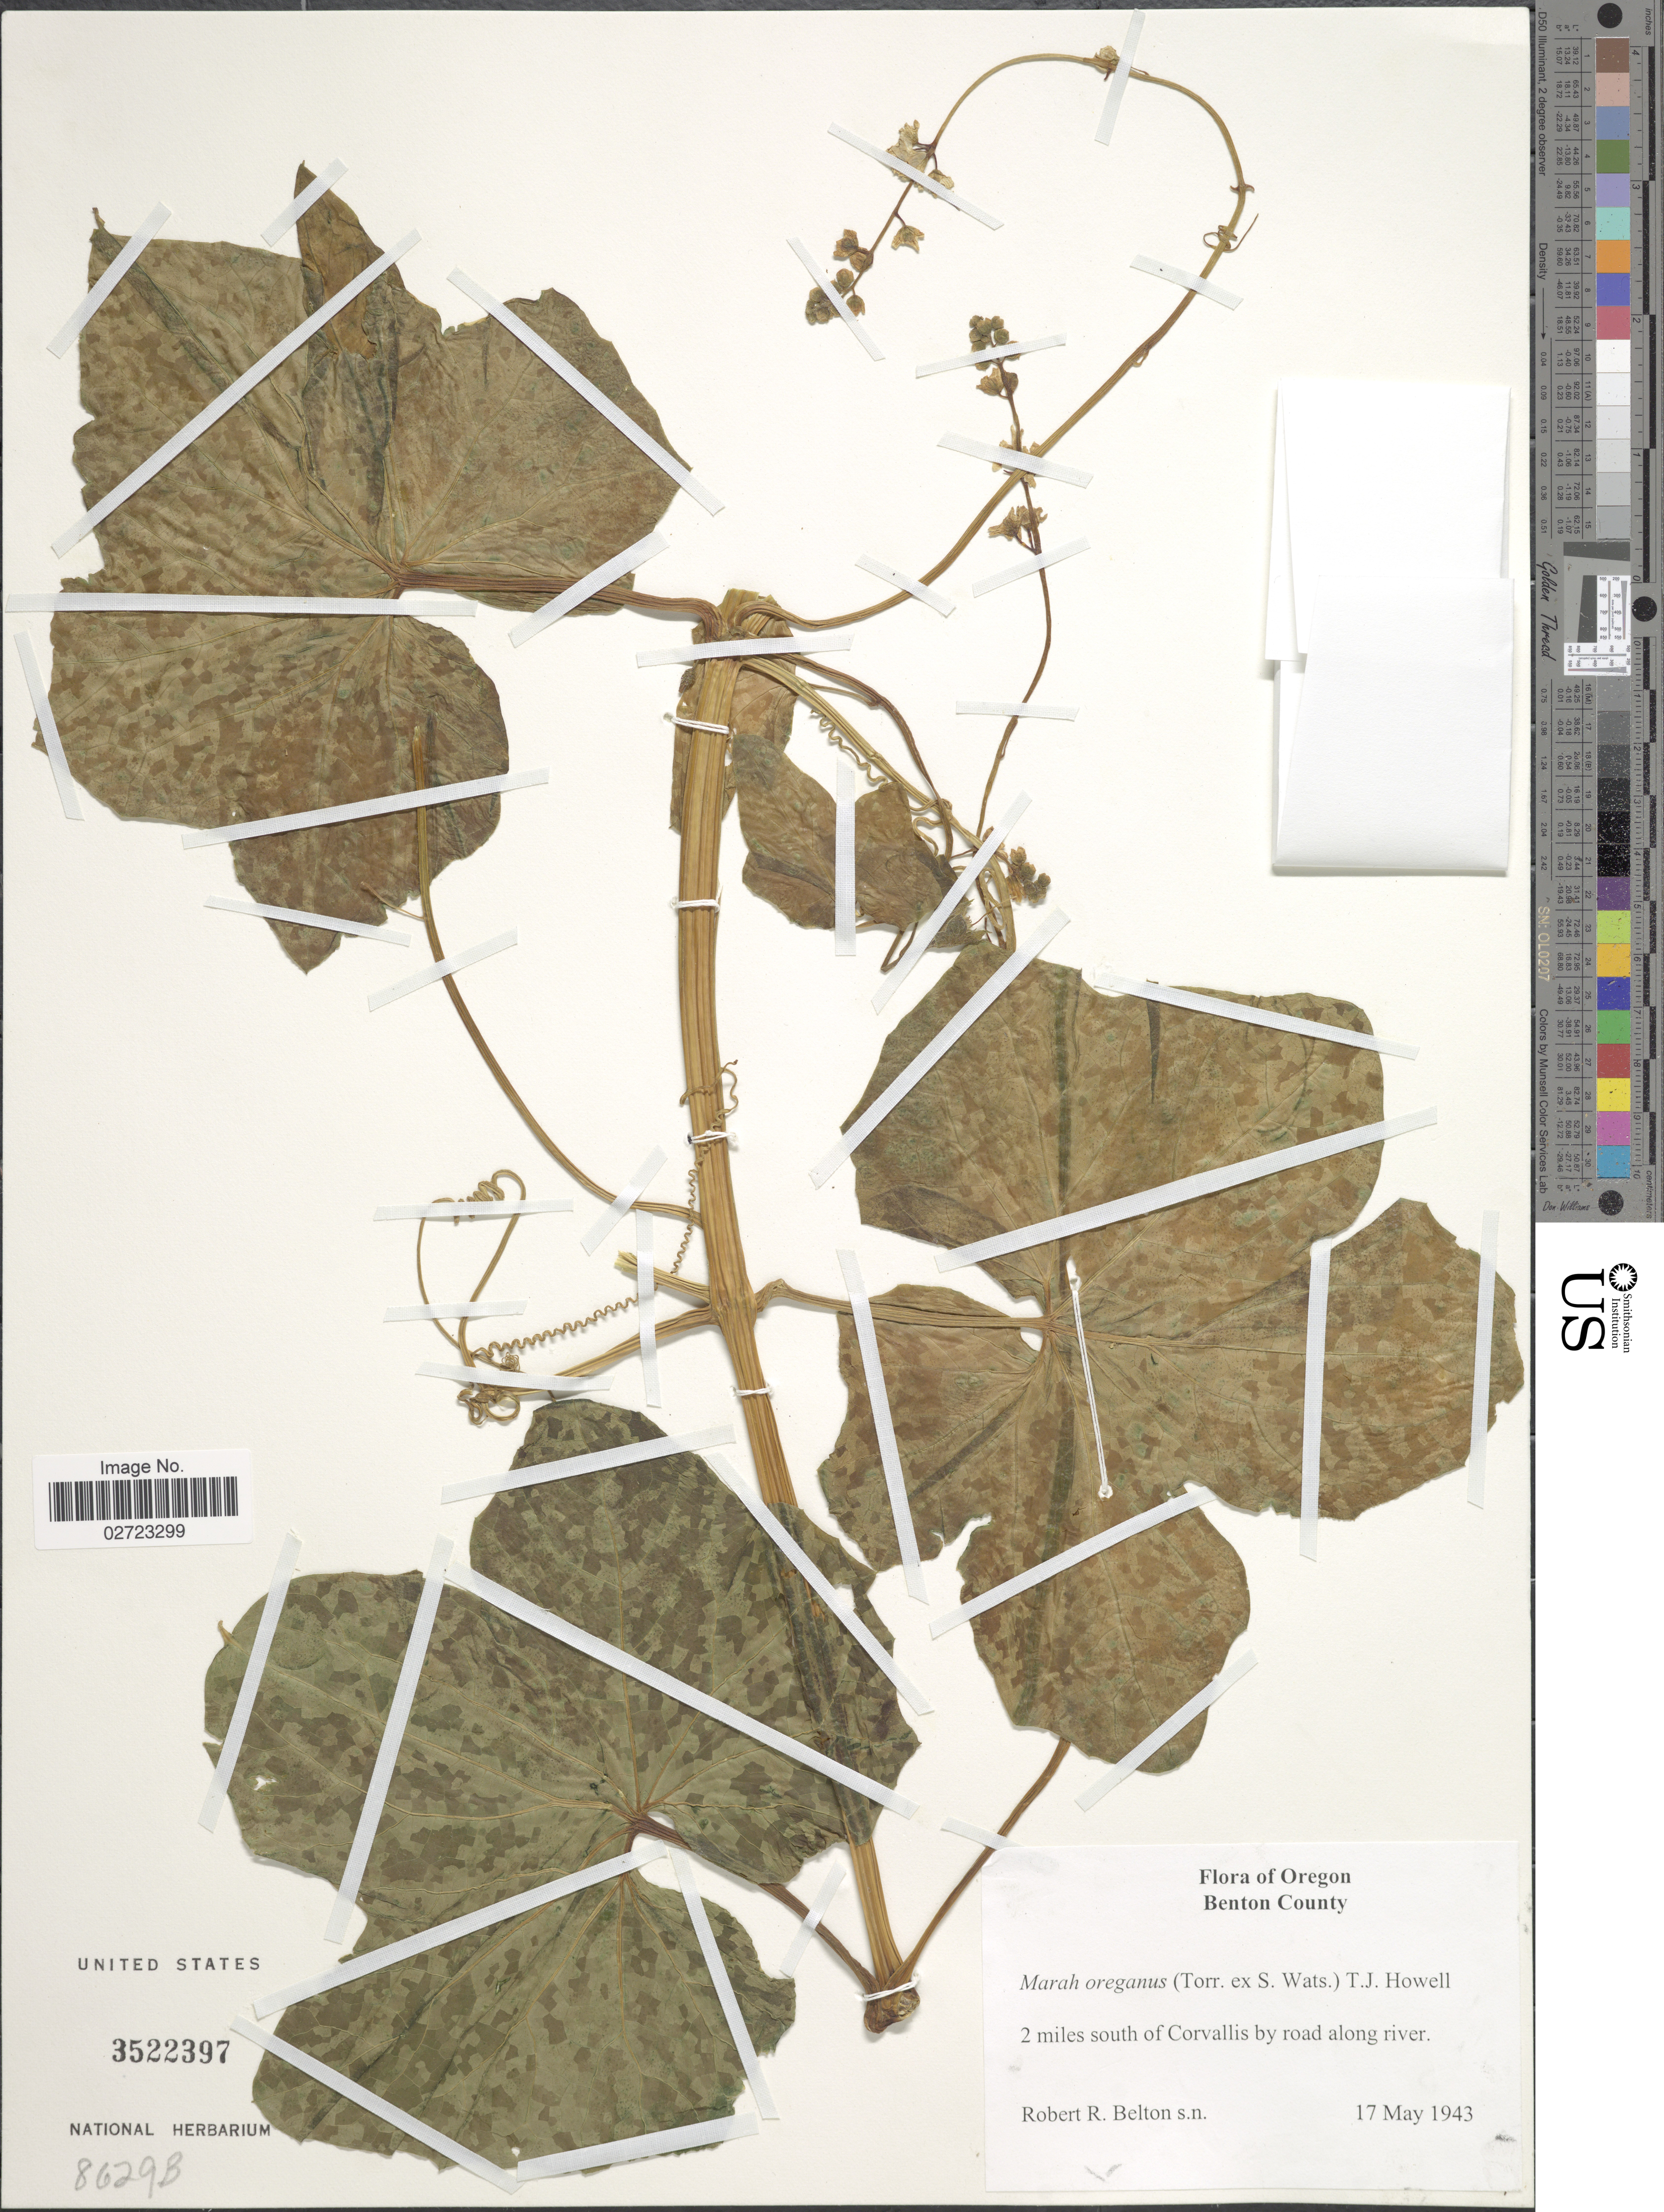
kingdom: Plantae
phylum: Tracheophyta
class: Magnoliopsida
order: Cucurbitales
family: Cucurbitaceae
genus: Marah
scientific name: Marah oregana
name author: (Torr. & A. Gray) Howell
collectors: R. Belton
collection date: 1943-05-17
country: United States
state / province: Oregon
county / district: Benton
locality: Benton County, 2 miles south of Corvallis by road along river.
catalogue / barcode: US 3522397